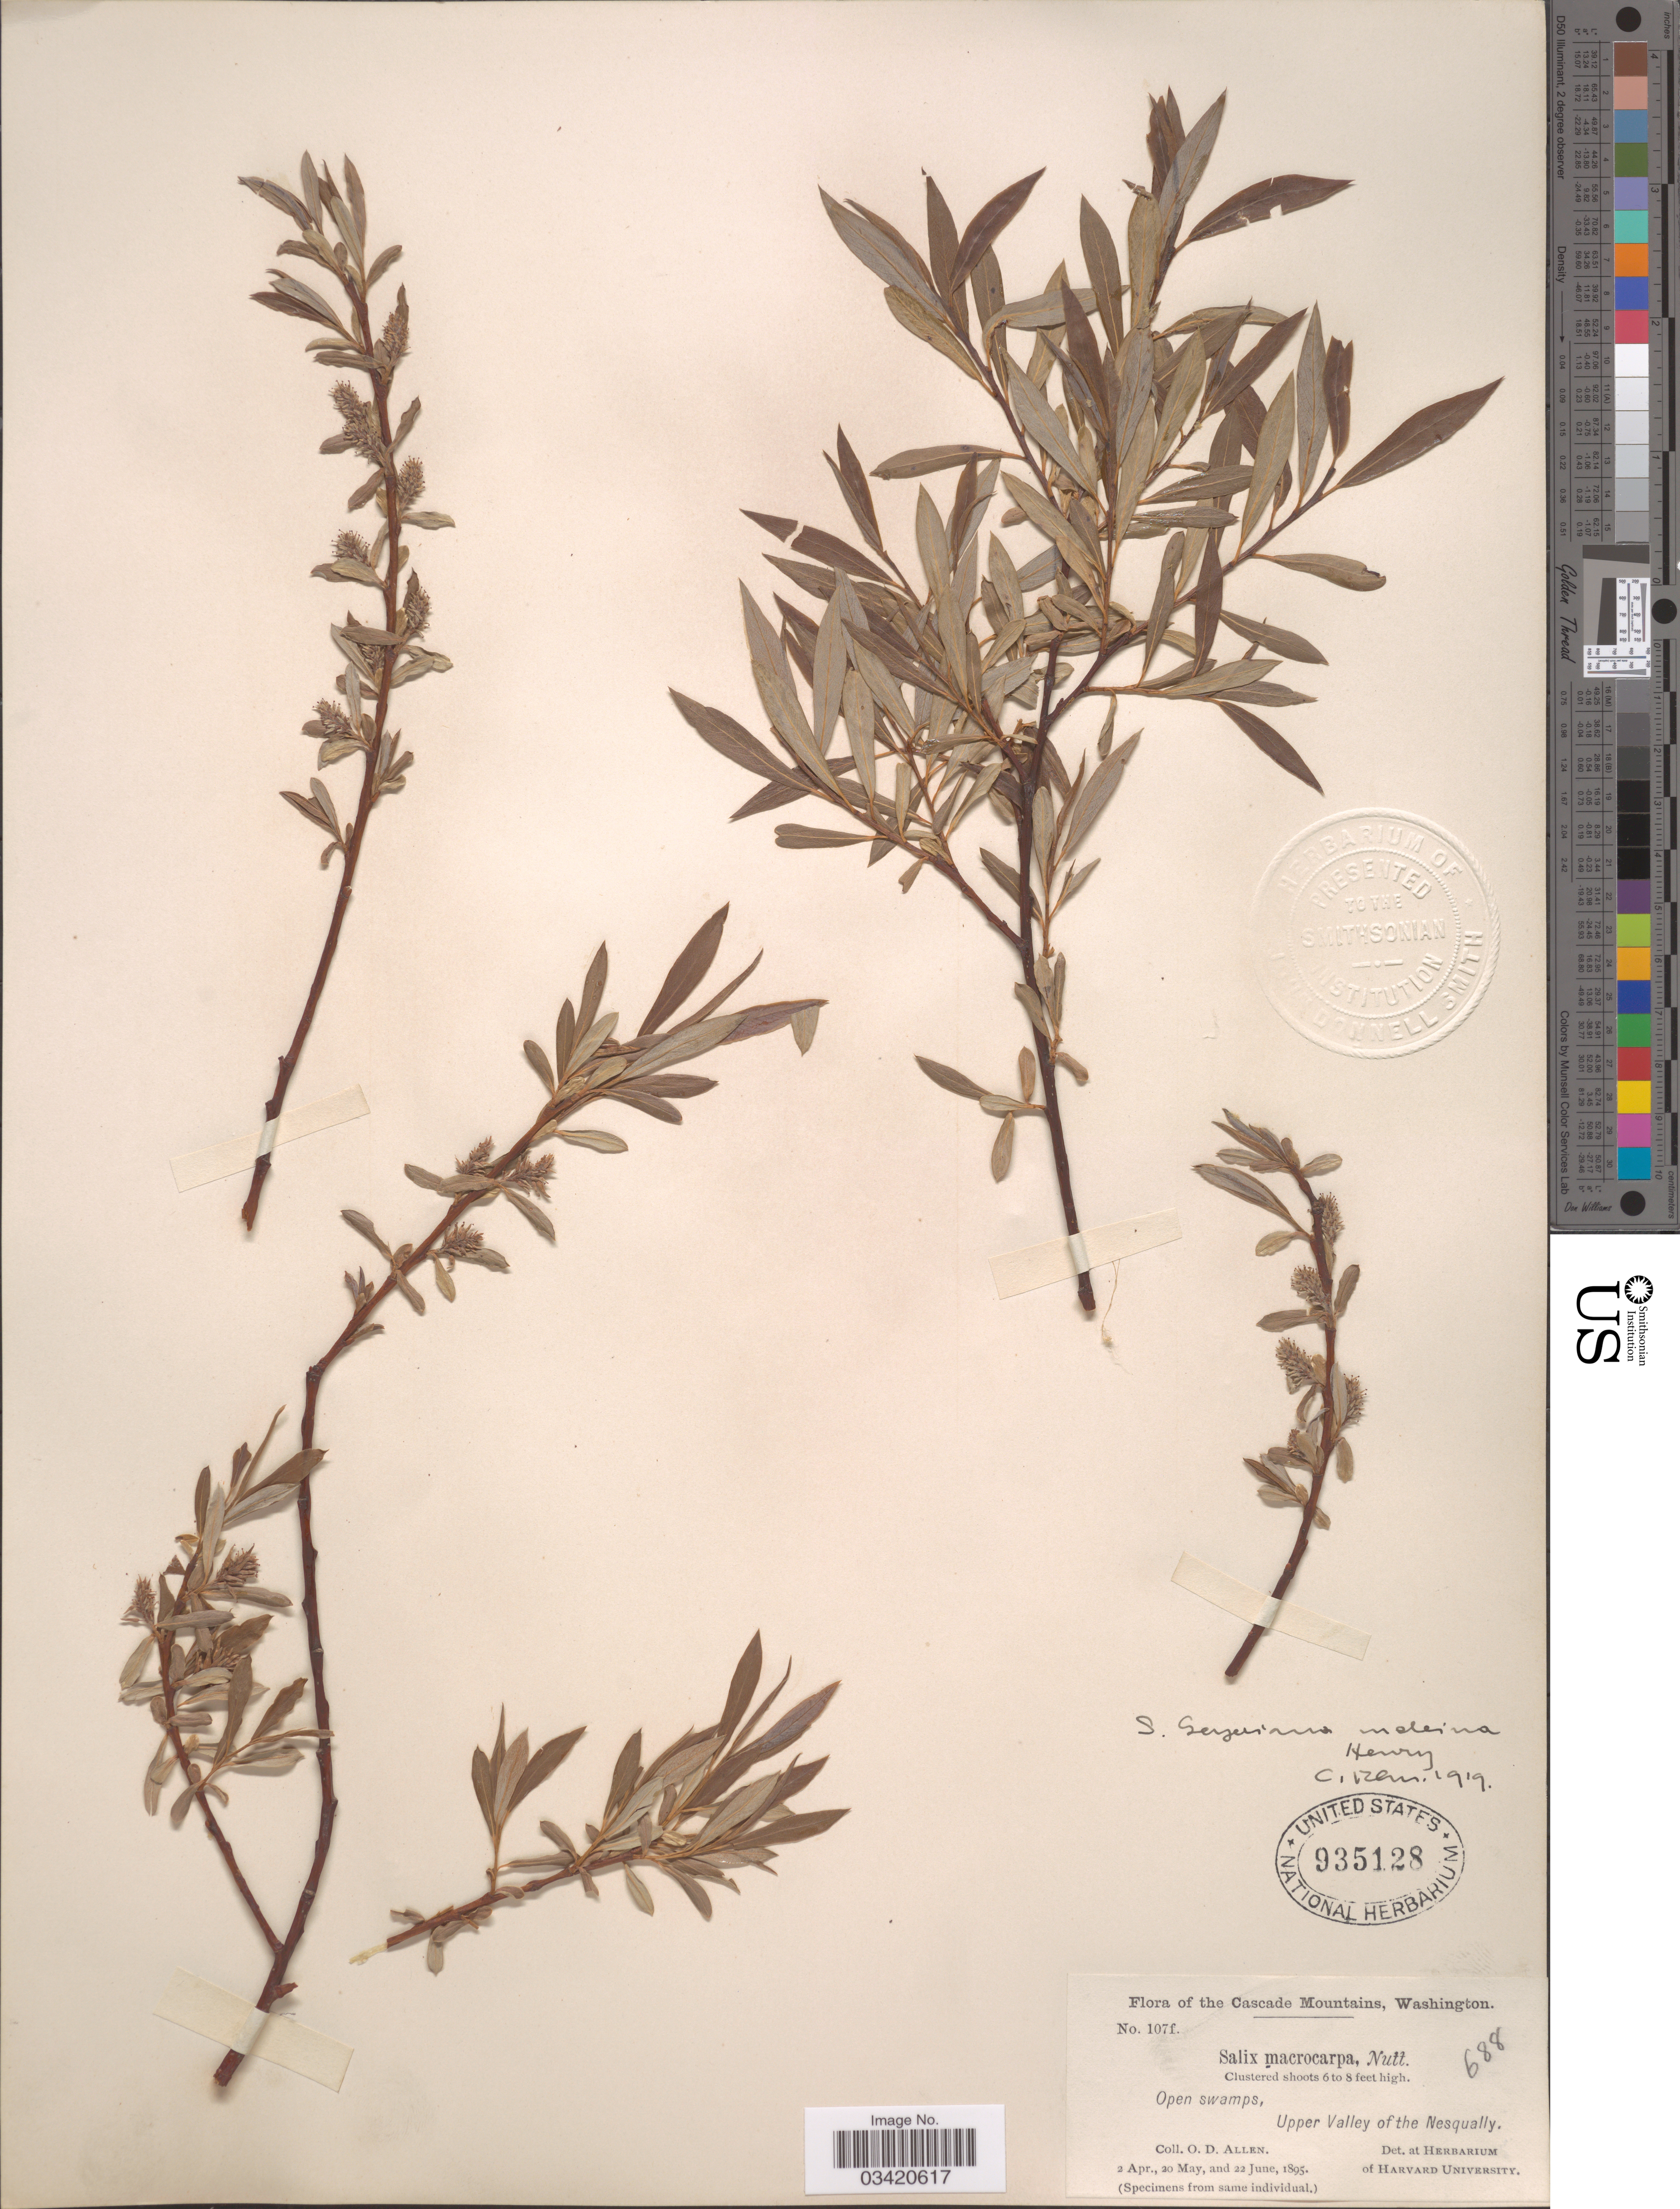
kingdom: Plantae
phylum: Tracheophyta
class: Magnoliopsida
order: Malpighiales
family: Salicaceae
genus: Salix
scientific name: Salix geyeriana var. meleina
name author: J.K. Henry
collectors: O. D. Allen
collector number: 107f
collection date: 1895-04-02/1895-06-22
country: United States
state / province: Washington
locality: The Cascade Mountains. Upper Valley of the Nesqually.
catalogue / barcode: US 935128